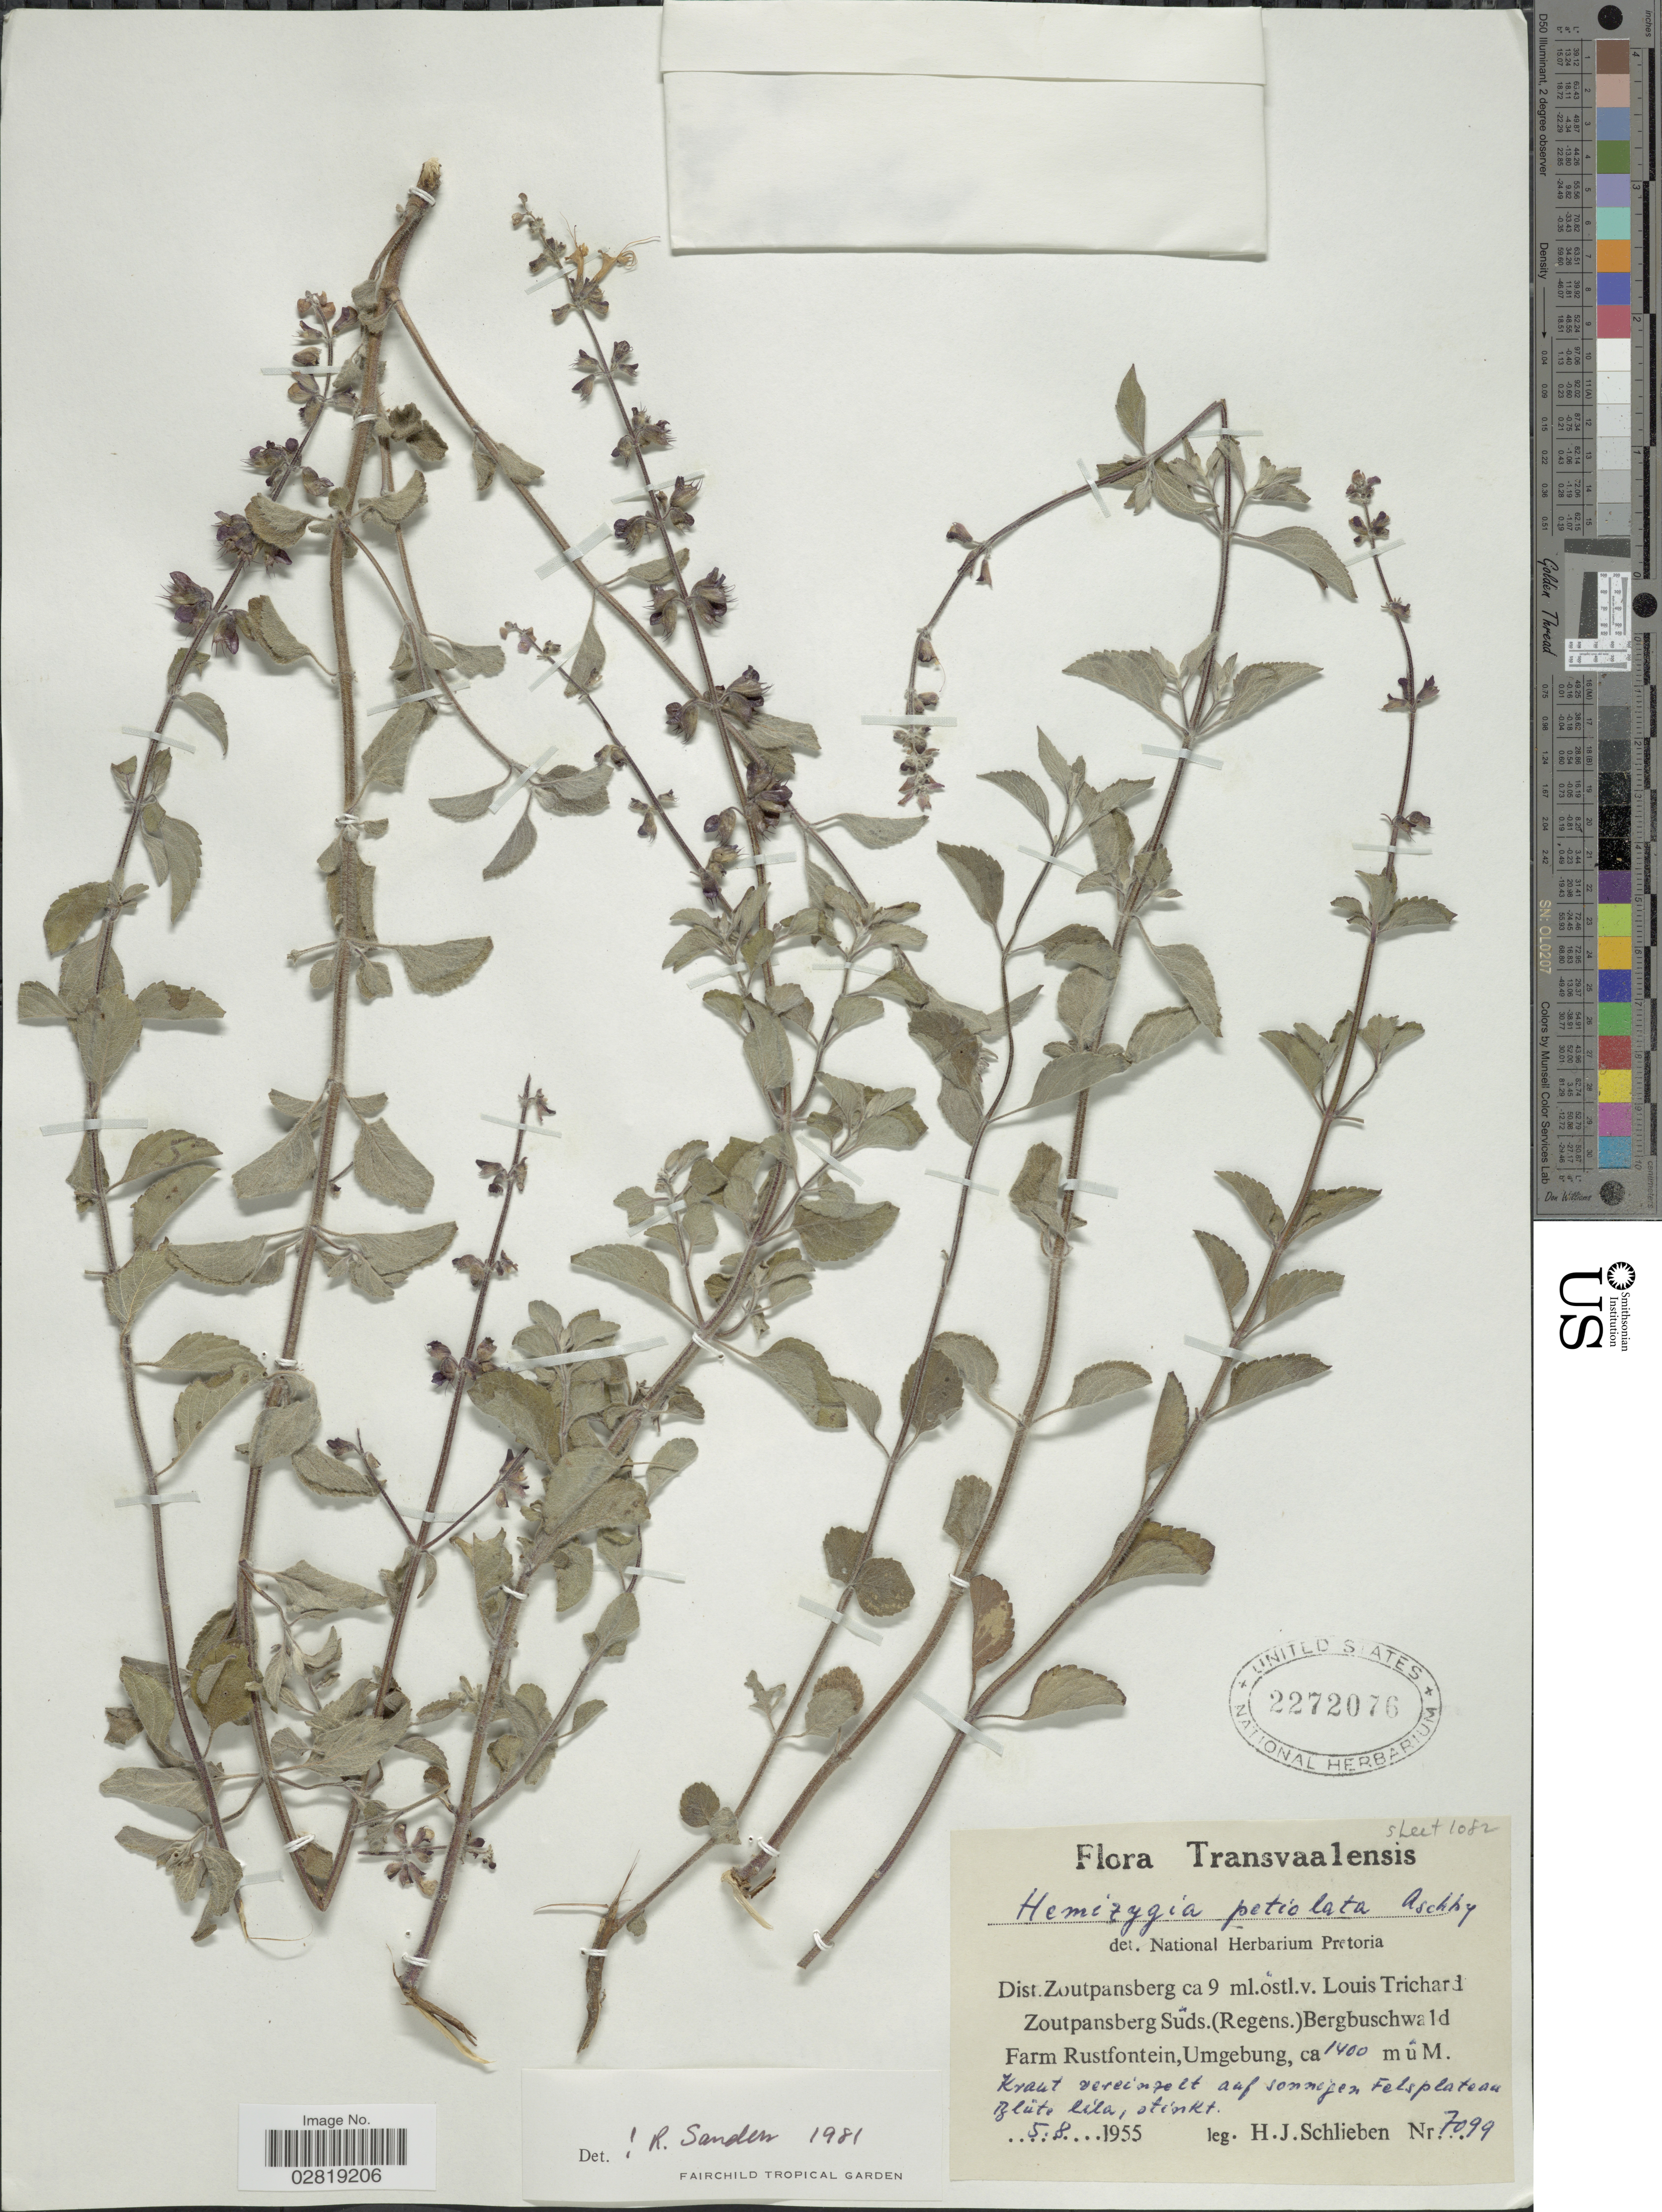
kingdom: Plantae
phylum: Tracheophyta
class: Magnoliopsida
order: Lamiales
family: Lamiaceae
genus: Hemizygia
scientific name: Hemizygia petiolata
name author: Ashby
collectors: H. J. Schlieben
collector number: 7099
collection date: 1955-08-05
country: South Africa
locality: Transvaalensis. Dist. Zoutpansberg ca 9 ml. östl. v. Louis Trichard. Zoutpansberg Süds. (Regens.) Bergbuschwald, Farm Rustfontein, Umgebung.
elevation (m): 1400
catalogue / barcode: US 2272076